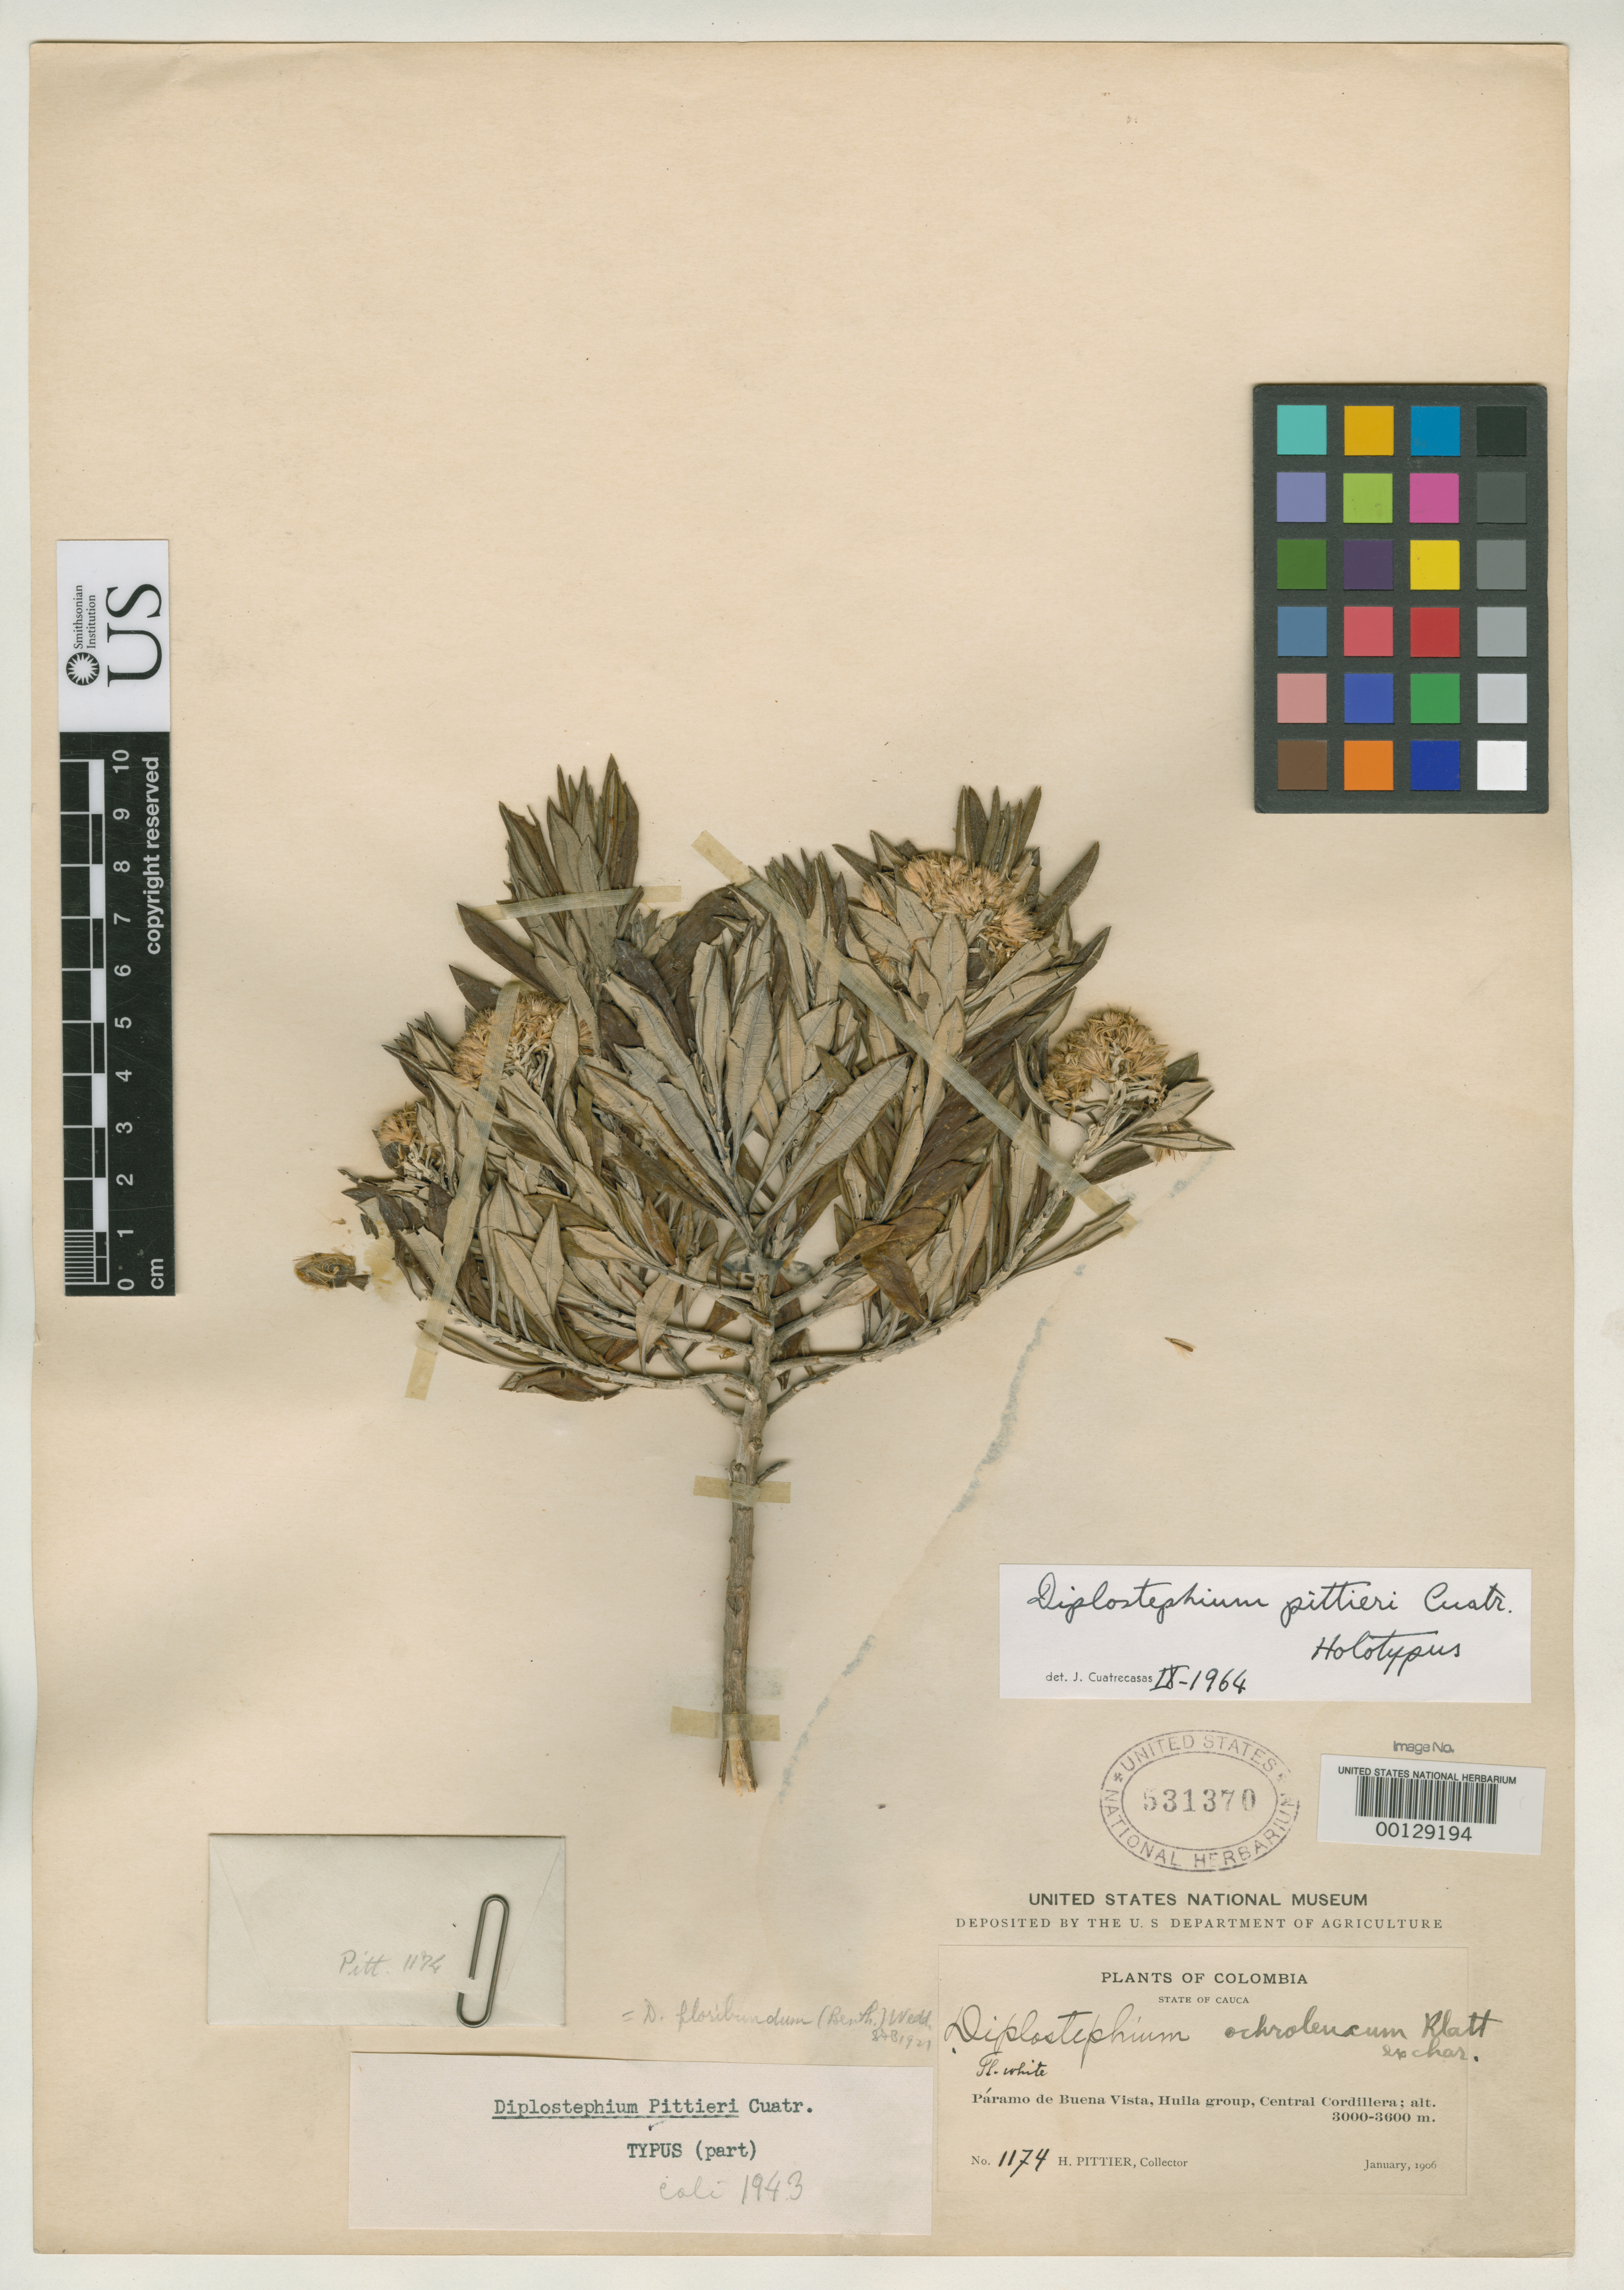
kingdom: Plantae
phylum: Tracheophyta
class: Magnoliopsida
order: Asterales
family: Asteraceae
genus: Diplostephium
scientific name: Diplostephium pittieri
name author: Cuatrec.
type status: Holotype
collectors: H. F. Pittier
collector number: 1174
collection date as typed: Jan 1906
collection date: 1906-01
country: Colombia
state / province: Cauca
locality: Páramo de Buena Vista, Huila Group, Central Cordillera.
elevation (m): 3000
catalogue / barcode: US 531370